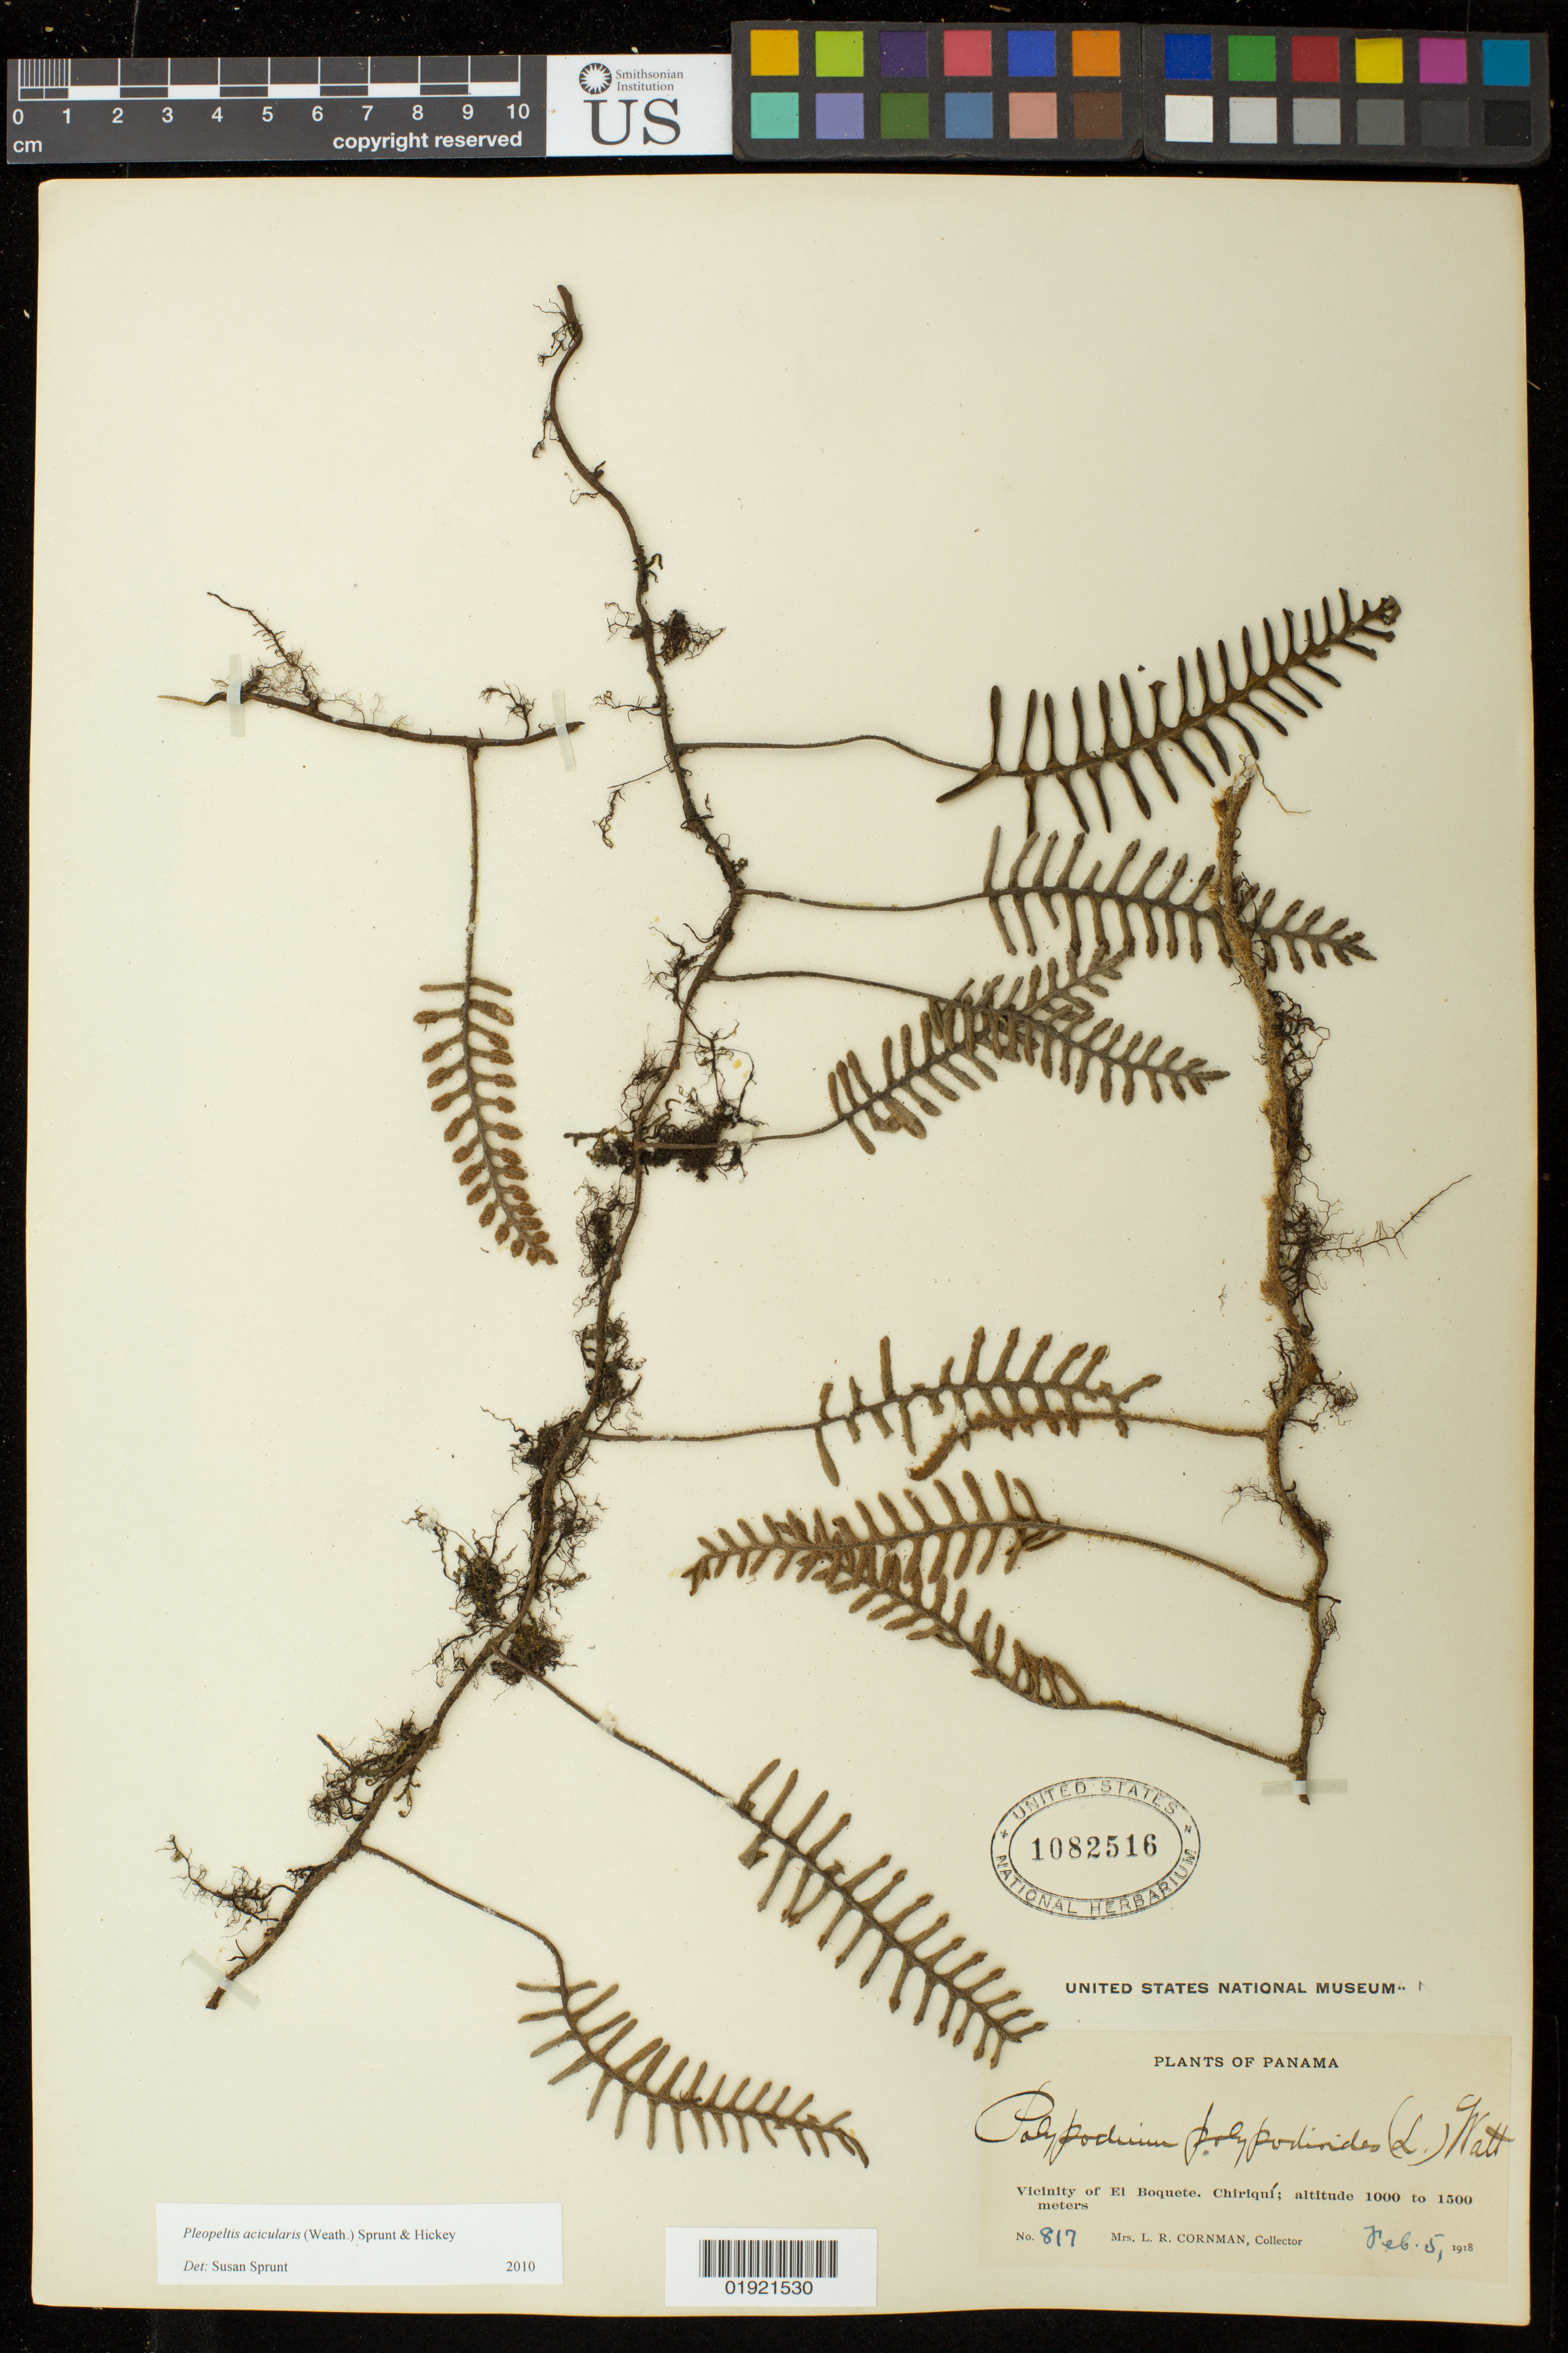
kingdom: Plantae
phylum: Tracheophyta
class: Polypodiopsida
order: Polypodiales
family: Polypodiaceae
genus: Pleopeltis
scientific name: Pleopeltis acicularis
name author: (Weath.) A.R. Sm. & Krömer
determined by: Sprunt, S. V.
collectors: L. Cornman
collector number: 817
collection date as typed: Feb. 5, 1918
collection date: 1918-02-05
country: Panama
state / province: Chiriqui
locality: Vicinity of El Boquete. Chiriqui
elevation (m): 1000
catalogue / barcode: US 1082516